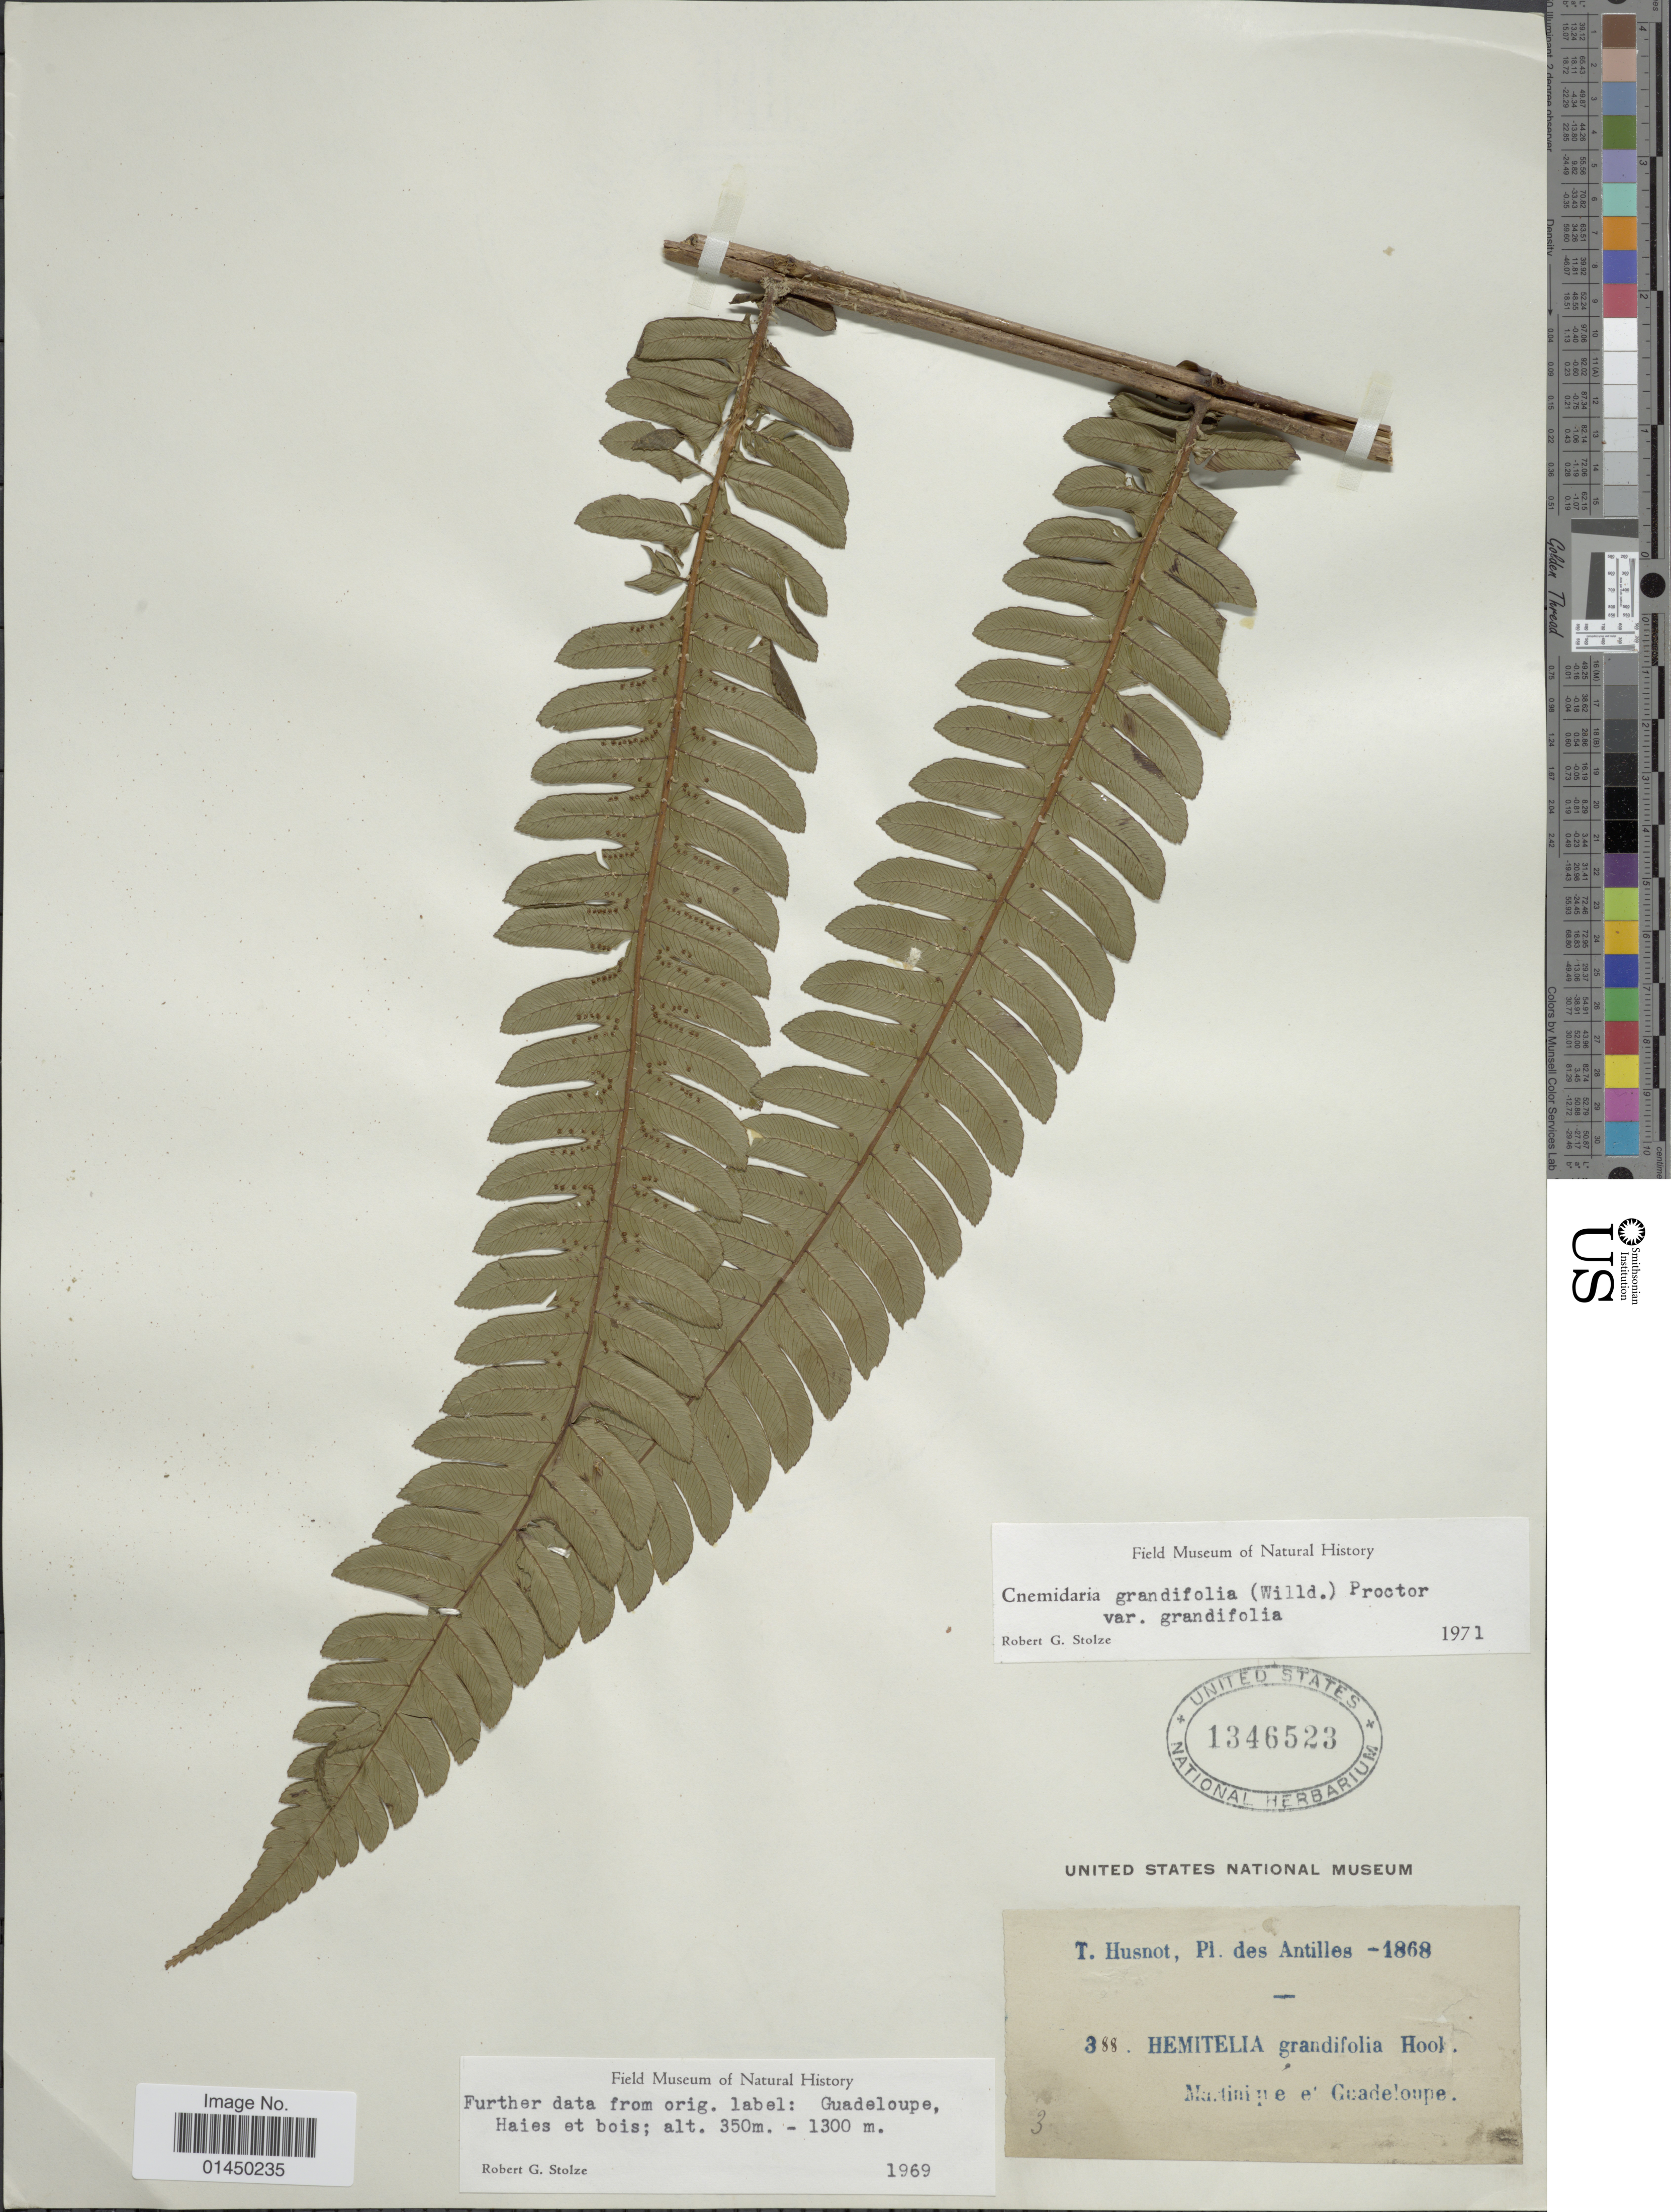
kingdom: Plantae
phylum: Tracheophyta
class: Polypodiopsida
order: Cyatheales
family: Cyatheaceae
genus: Cyathea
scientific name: Cyathea grandifolia var. grandifolia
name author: Willd.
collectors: P. T. Husnot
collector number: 388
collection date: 1868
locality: Pl. des Guadeloupe, Martinique et Guadeloupe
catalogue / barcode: US 1346523